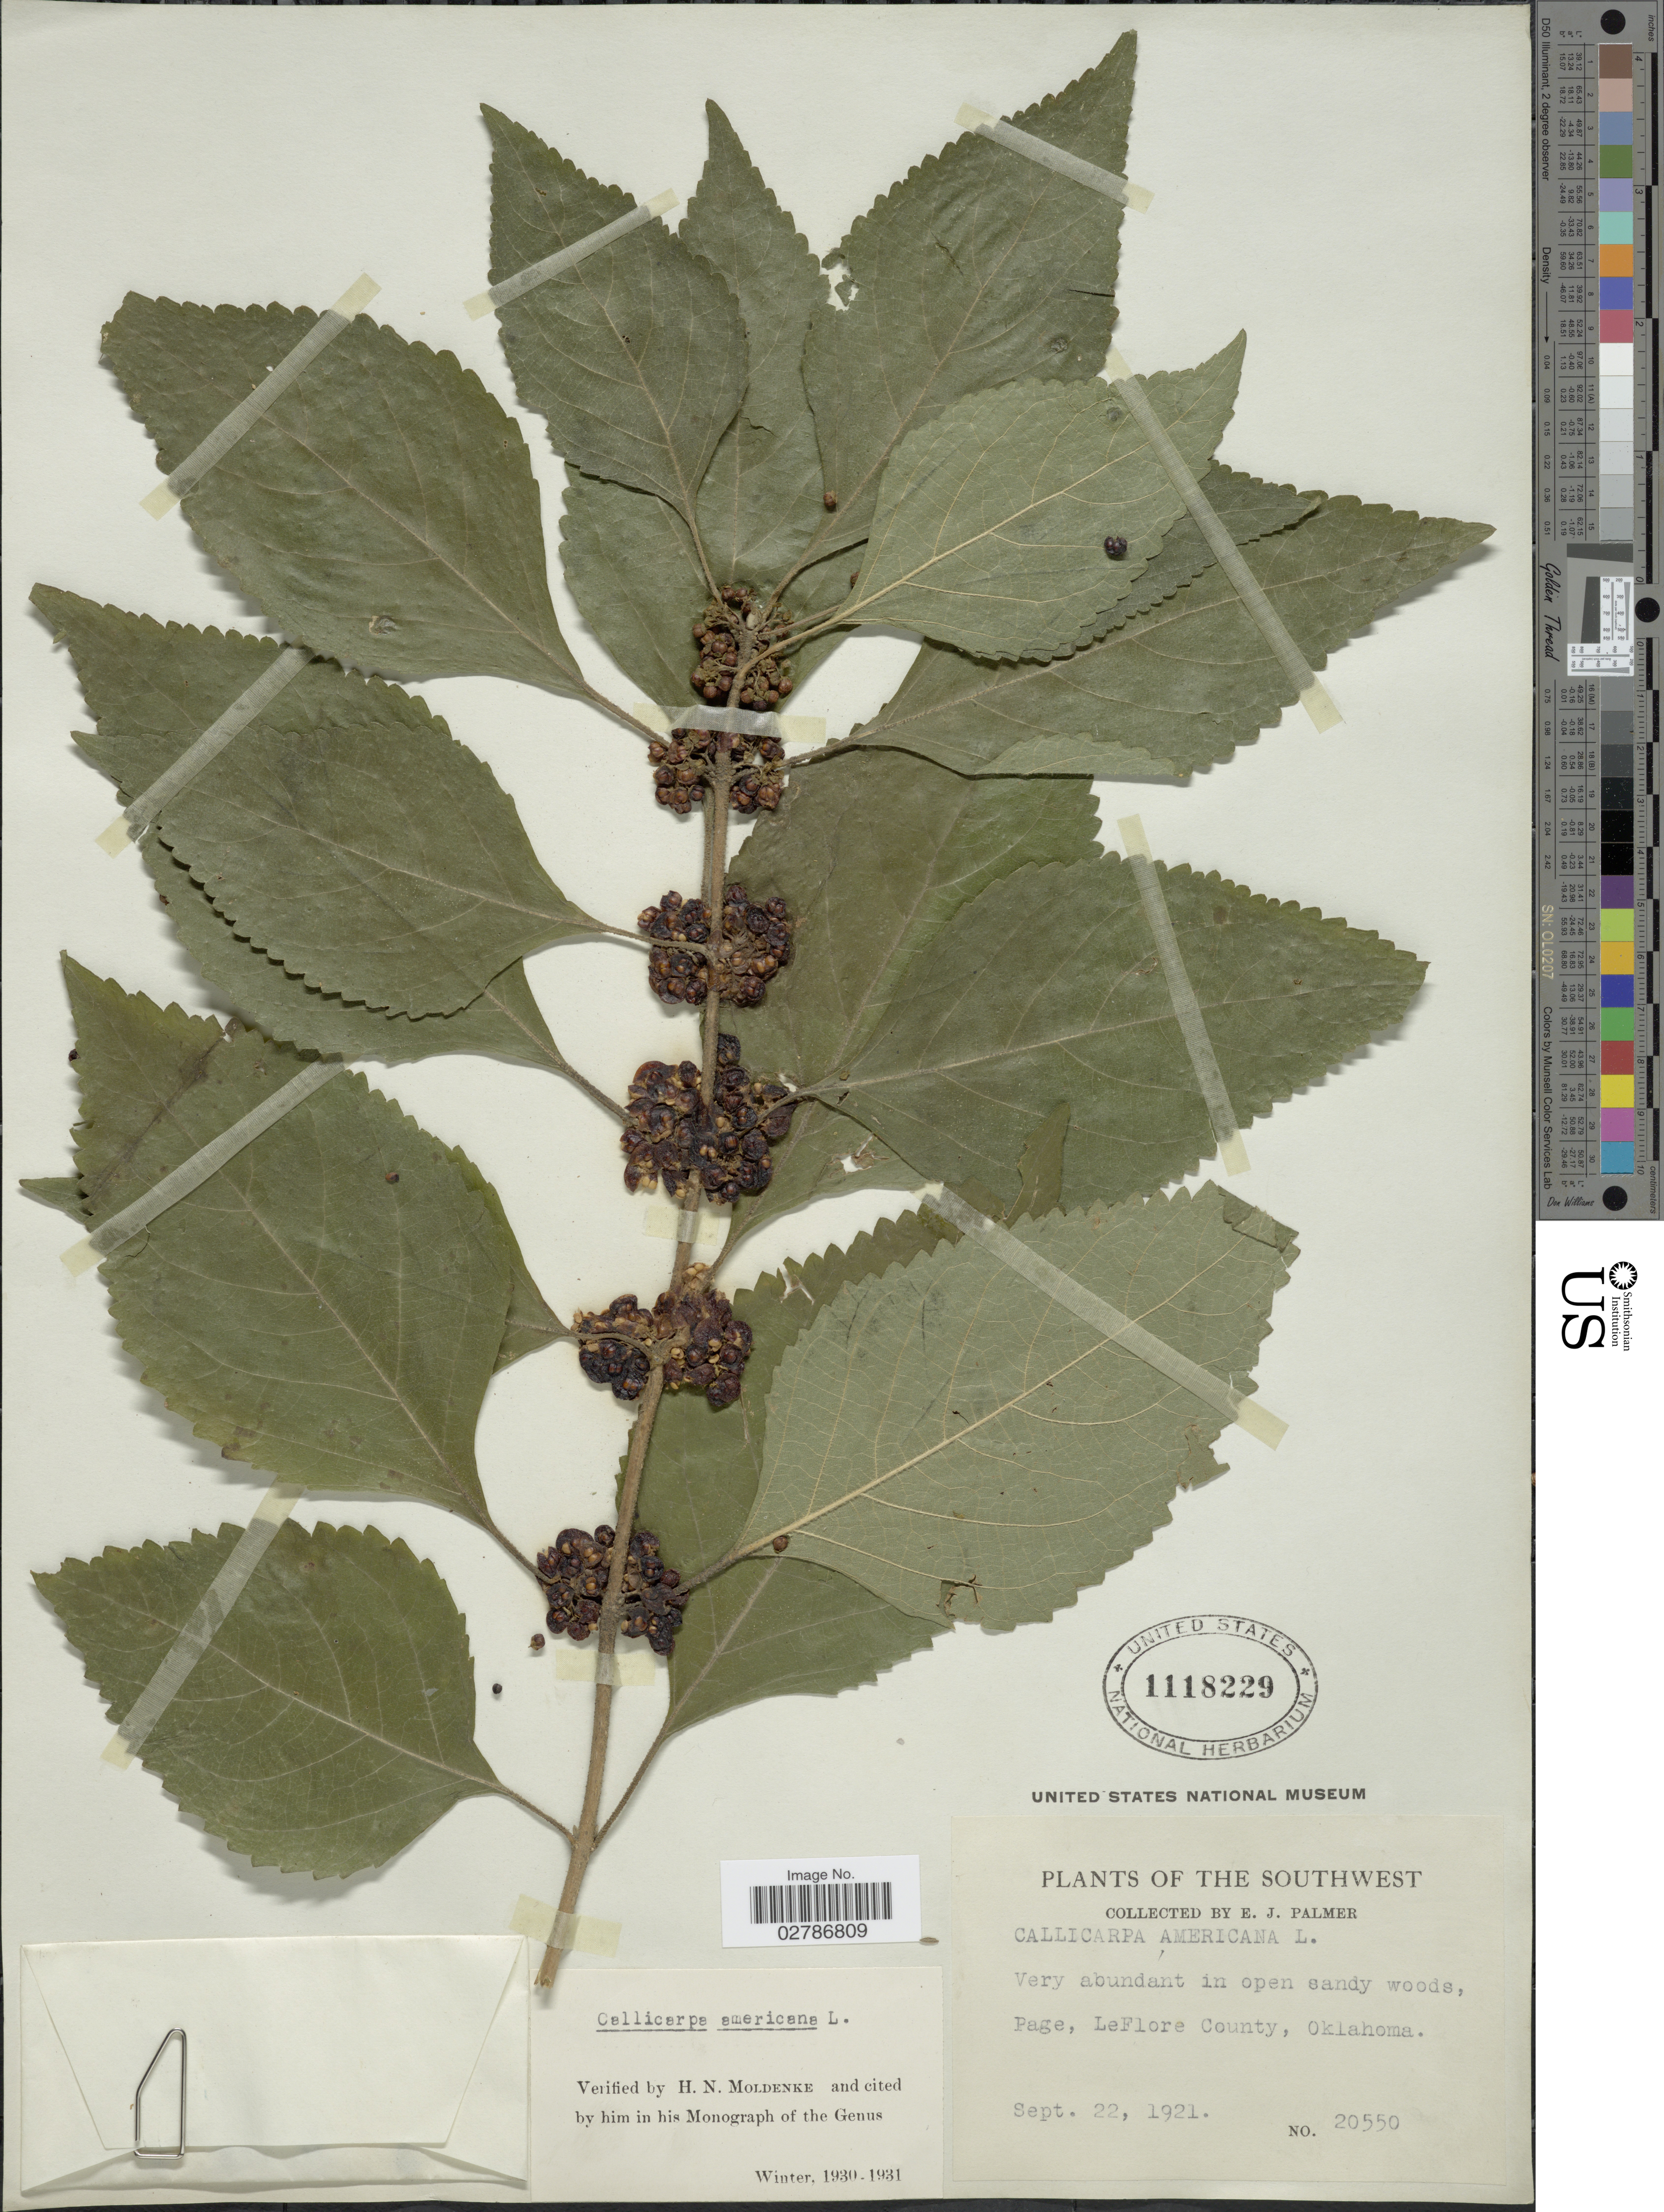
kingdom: Plantae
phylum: Tracheophyta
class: Magnoliopsida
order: Lamiales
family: Lamiaceae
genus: Callicarpa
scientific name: Callicarpa americana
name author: L.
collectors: E. J. Palmer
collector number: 20550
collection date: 1921-09-22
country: United States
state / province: Oklahoma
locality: The Southwest. Page, LeFlore County.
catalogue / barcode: US 1118229